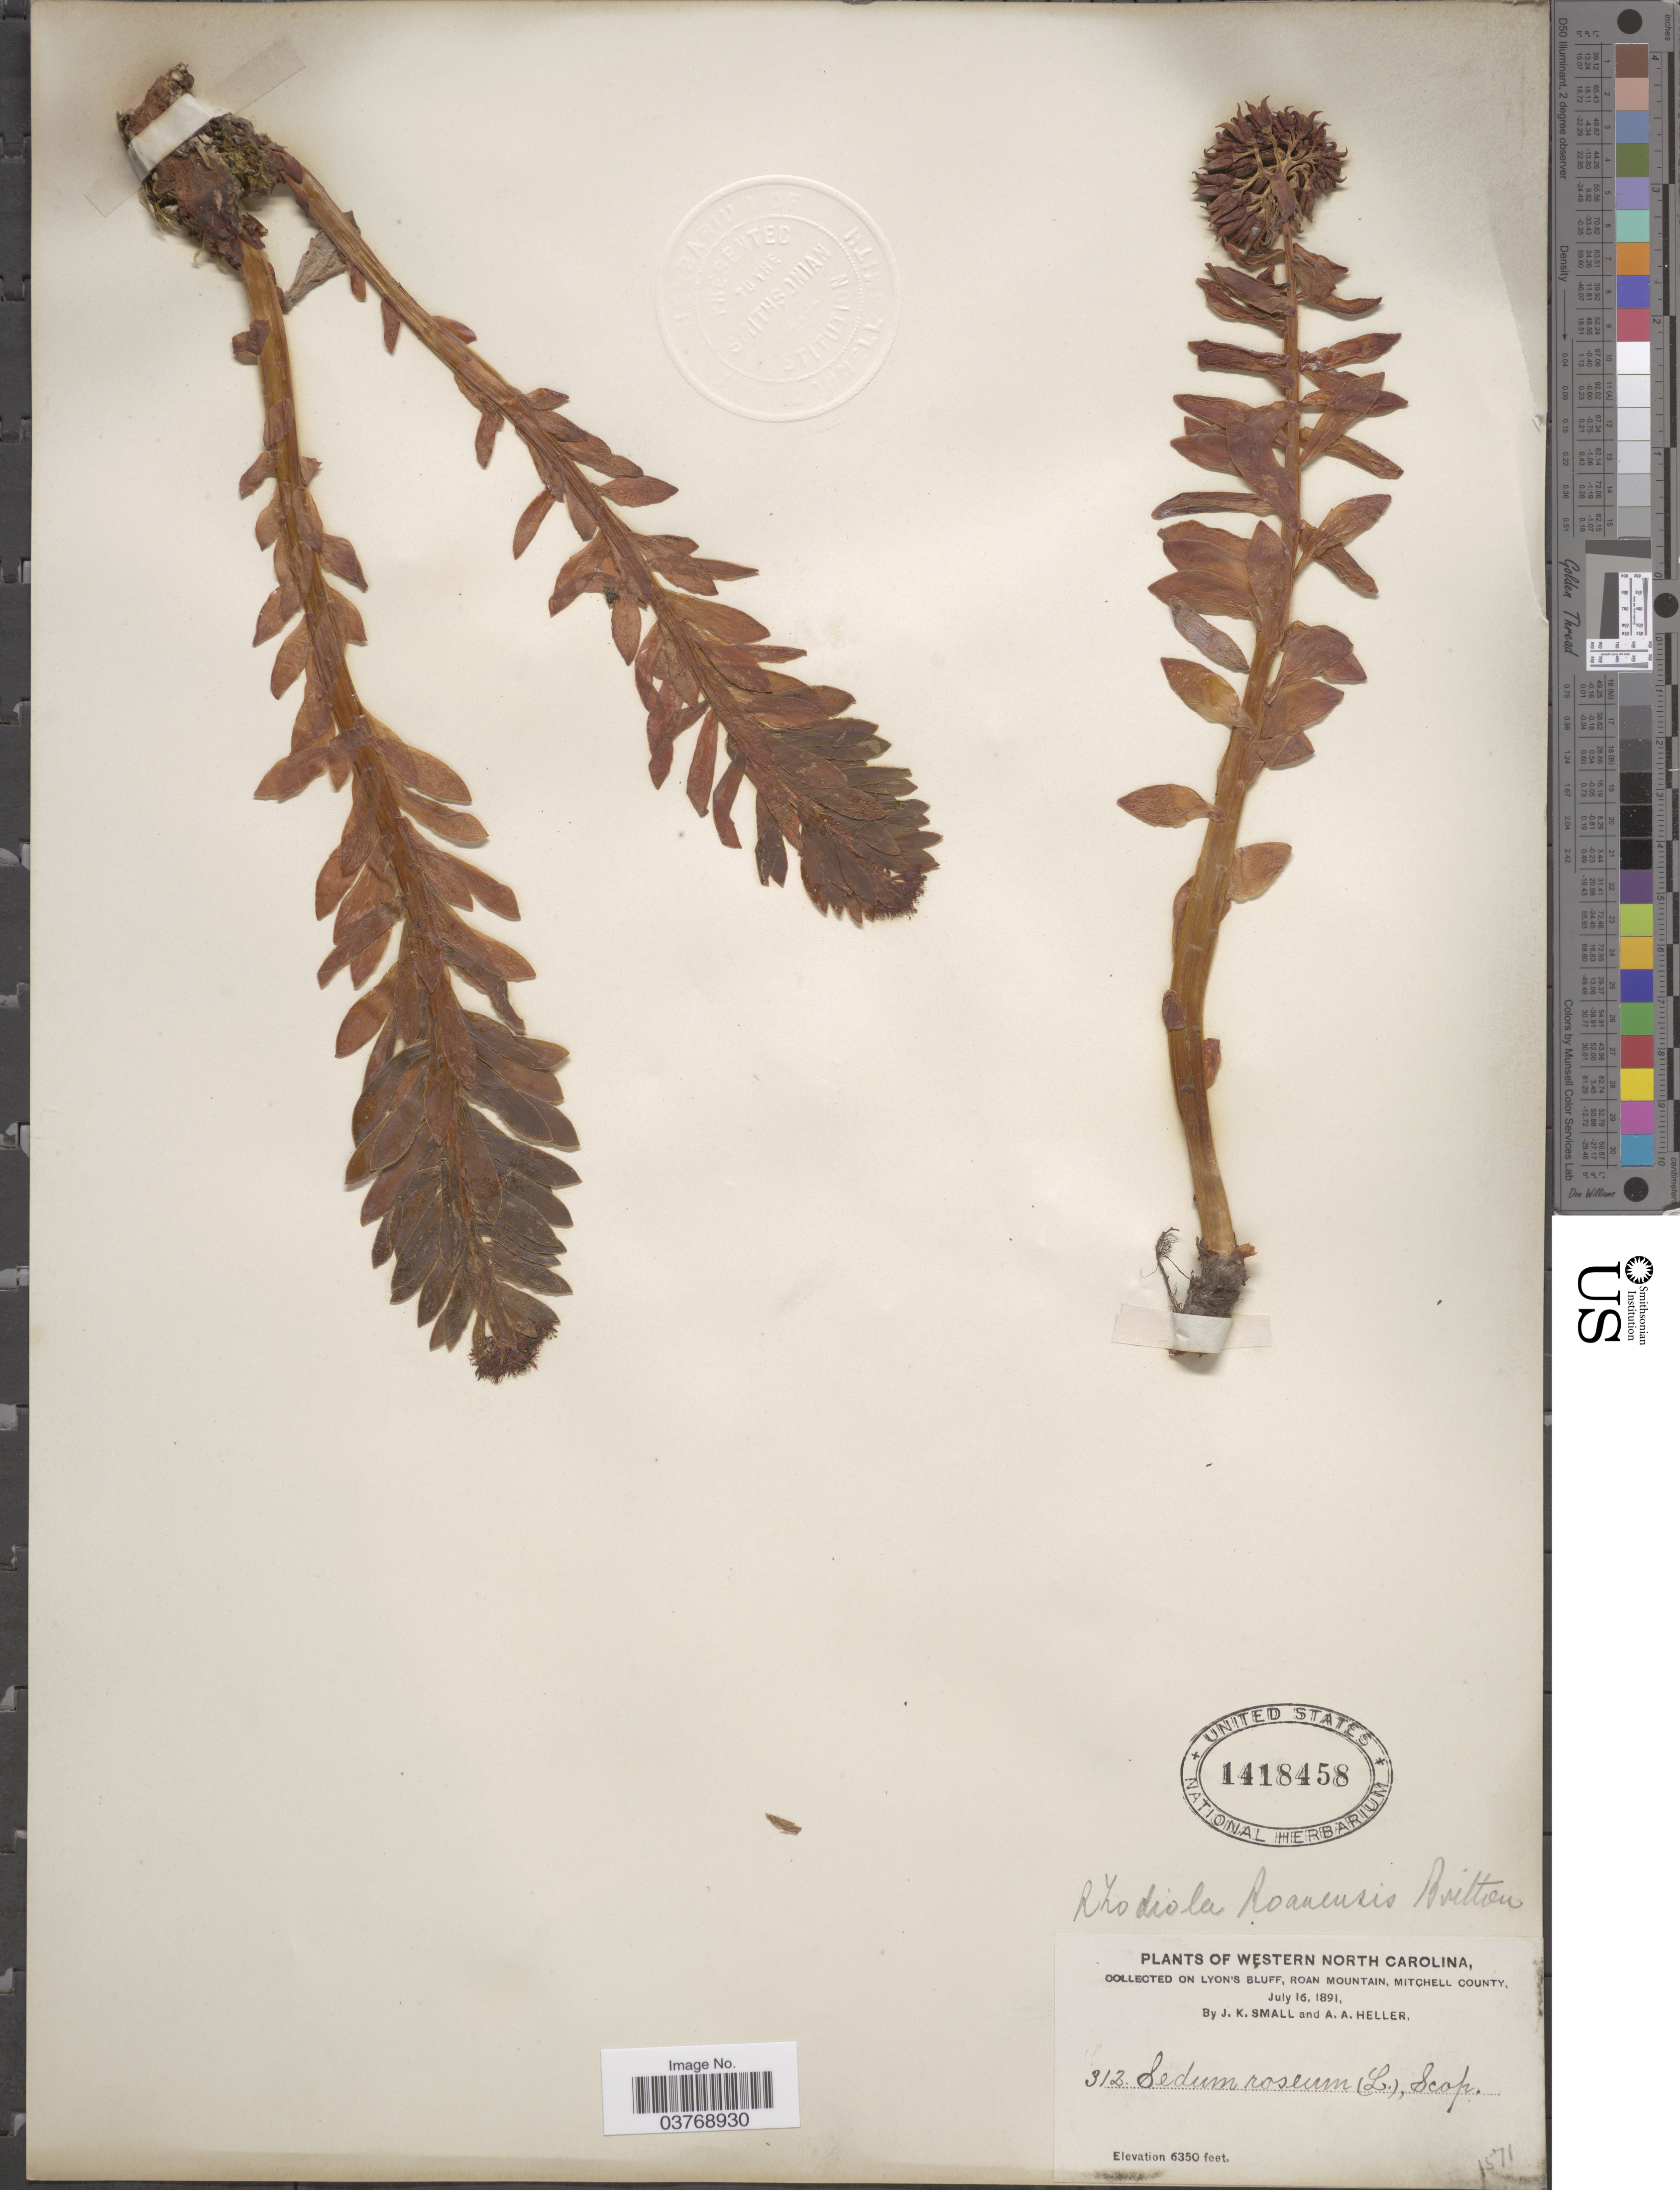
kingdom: Plantae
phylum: Tracheophyta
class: Magnoliopsida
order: Saxifragales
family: Crassulaceae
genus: Rhodiola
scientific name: Rhodiola rosea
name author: L.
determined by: Strong, Mark T., (BOT), Smithsonian Institution - National Museum of Natural History (UNITED STATES)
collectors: J. K. Small & A. A. Heller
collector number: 312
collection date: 1891-07-16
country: United States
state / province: North Carolina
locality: Western North Carolina. On Lyon's Bluff, Roan Mountain, Mitchell County.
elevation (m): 1935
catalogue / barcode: US 1418458